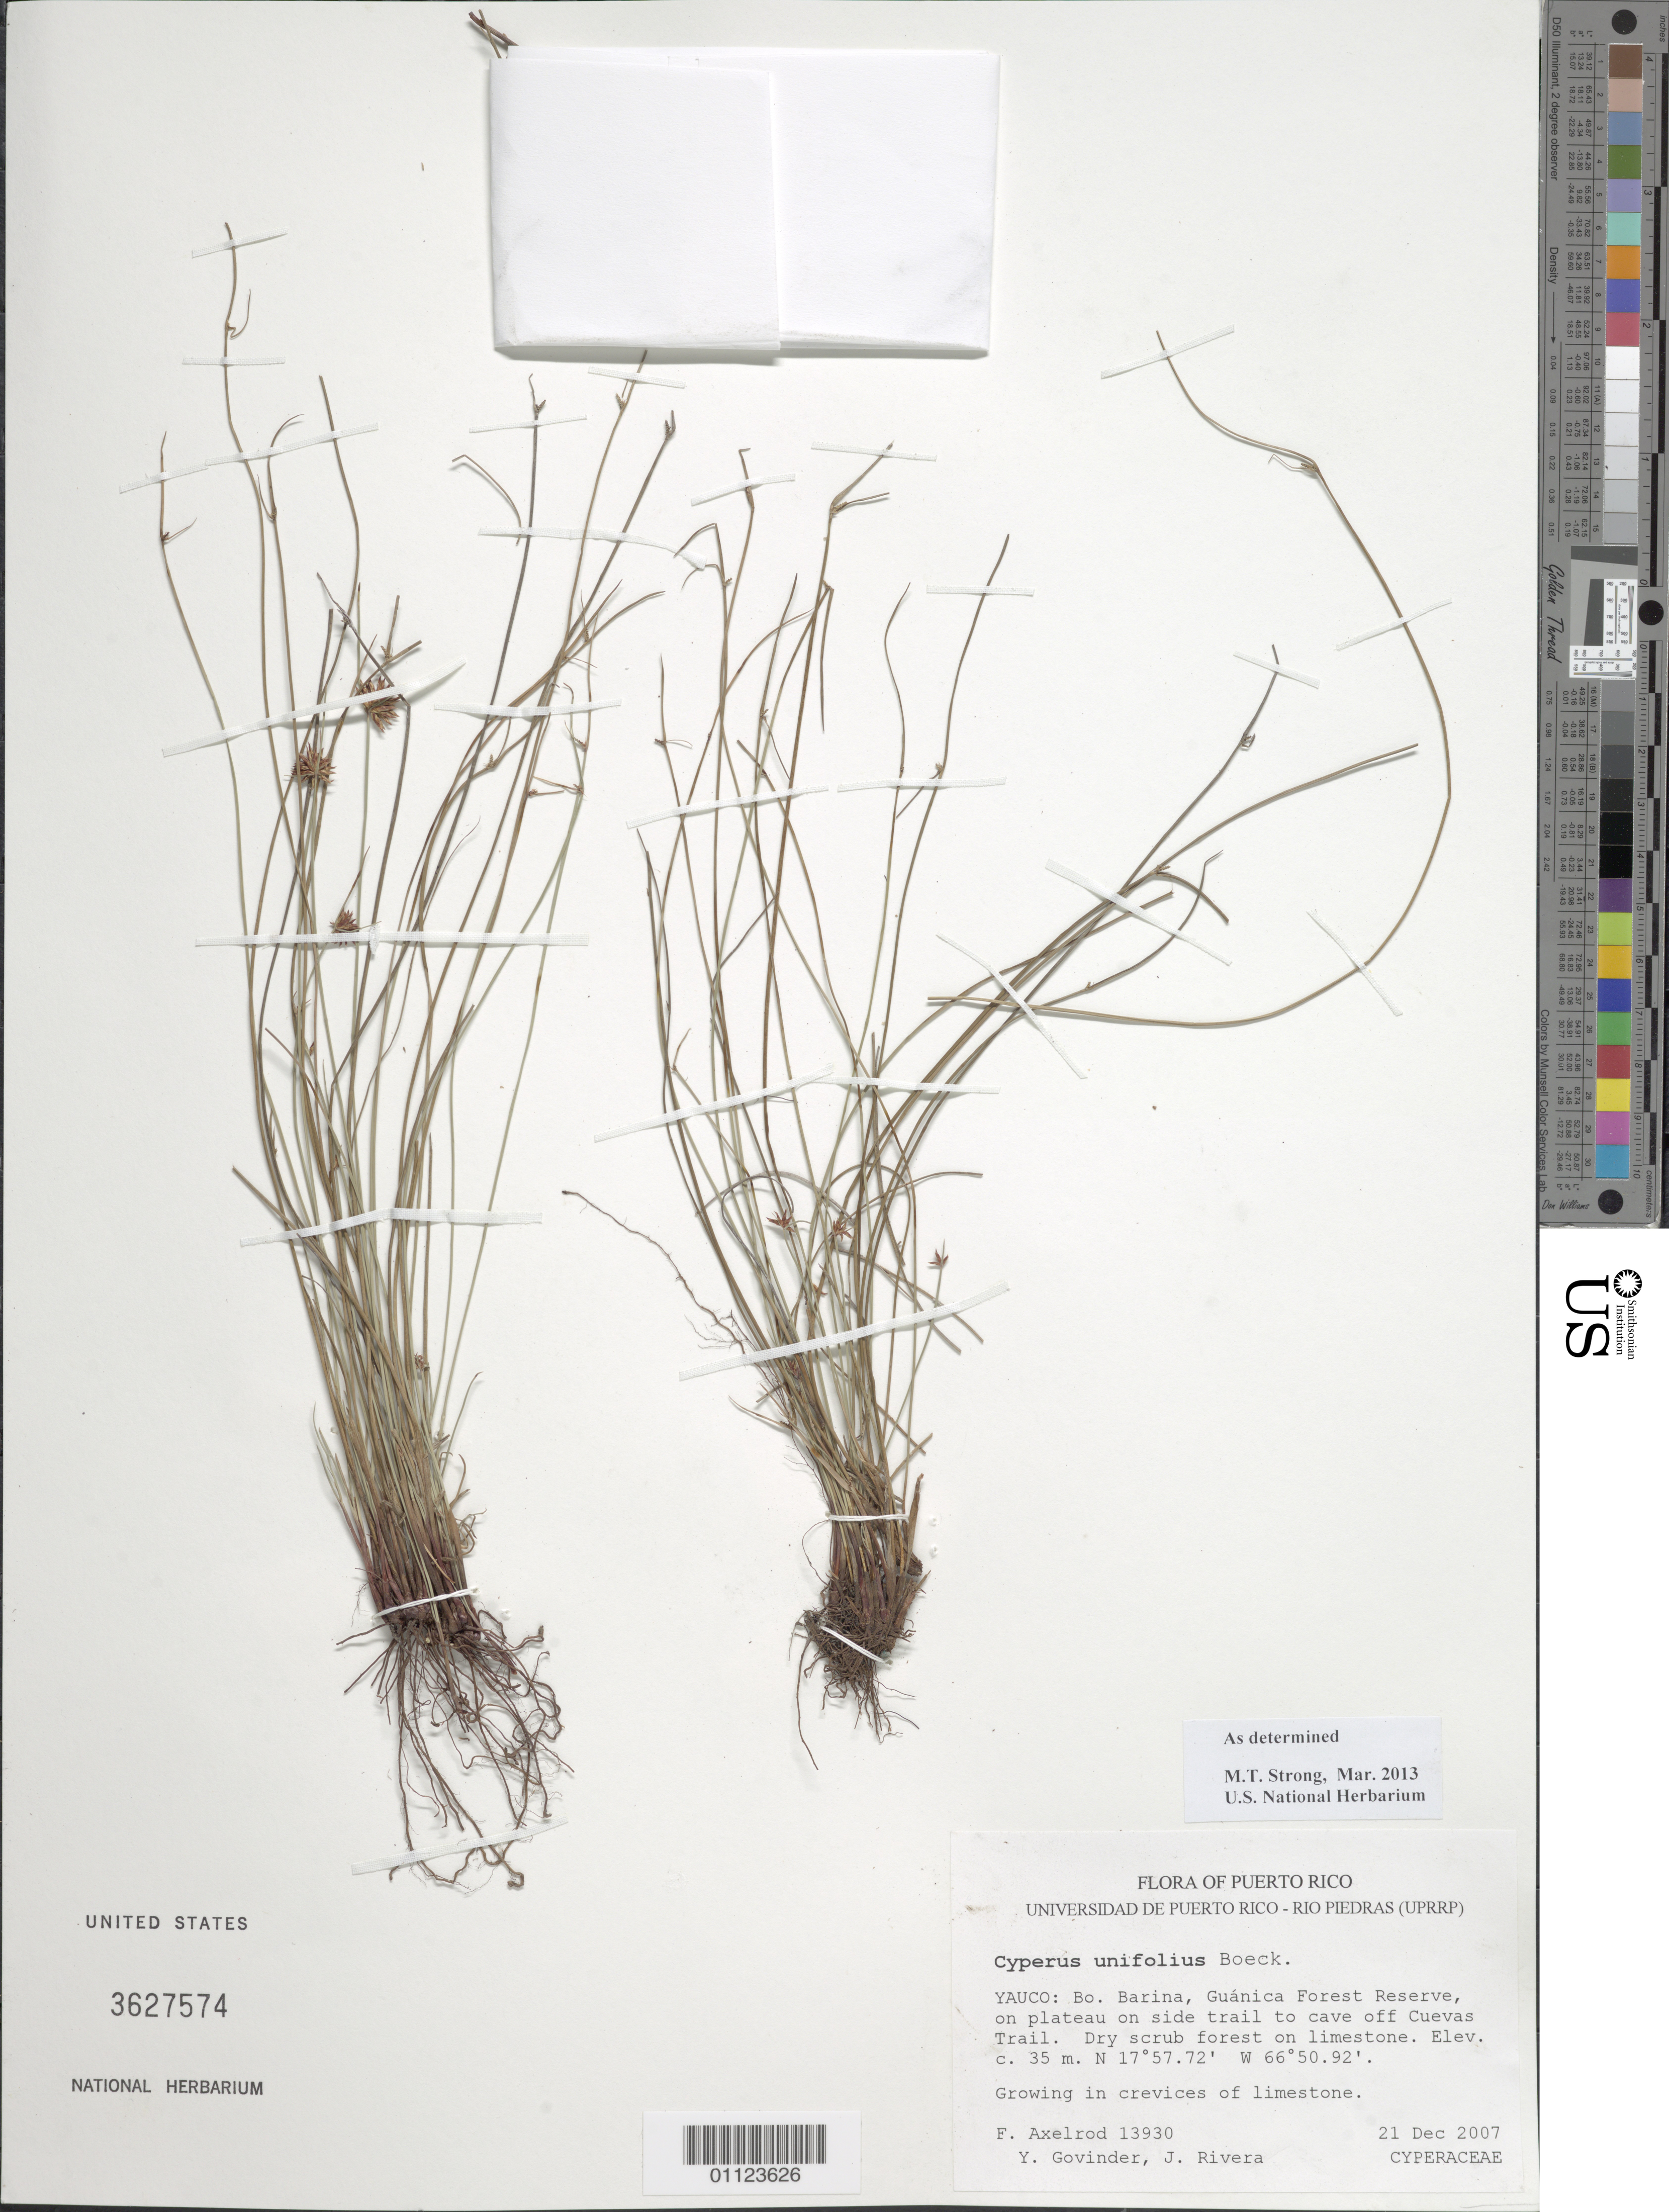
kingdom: Plantae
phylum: Tracheophyta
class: Liliopsida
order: Poales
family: Cyperaceae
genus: Cyperus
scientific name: Cyperus unifolius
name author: Boeckeler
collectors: F. S. Axelrod, Y. Govinder & J. Rivera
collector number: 13930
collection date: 2007-12-21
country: Puerto Rico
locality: Yauco: Bo. Barina, Guánica Forest Reserve, on plateau on side trail to cave off Cuevas Trail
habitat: Dry scrub forest on limestone. Growing in crevices of limestone.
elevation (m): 35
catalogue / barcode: US 3627574